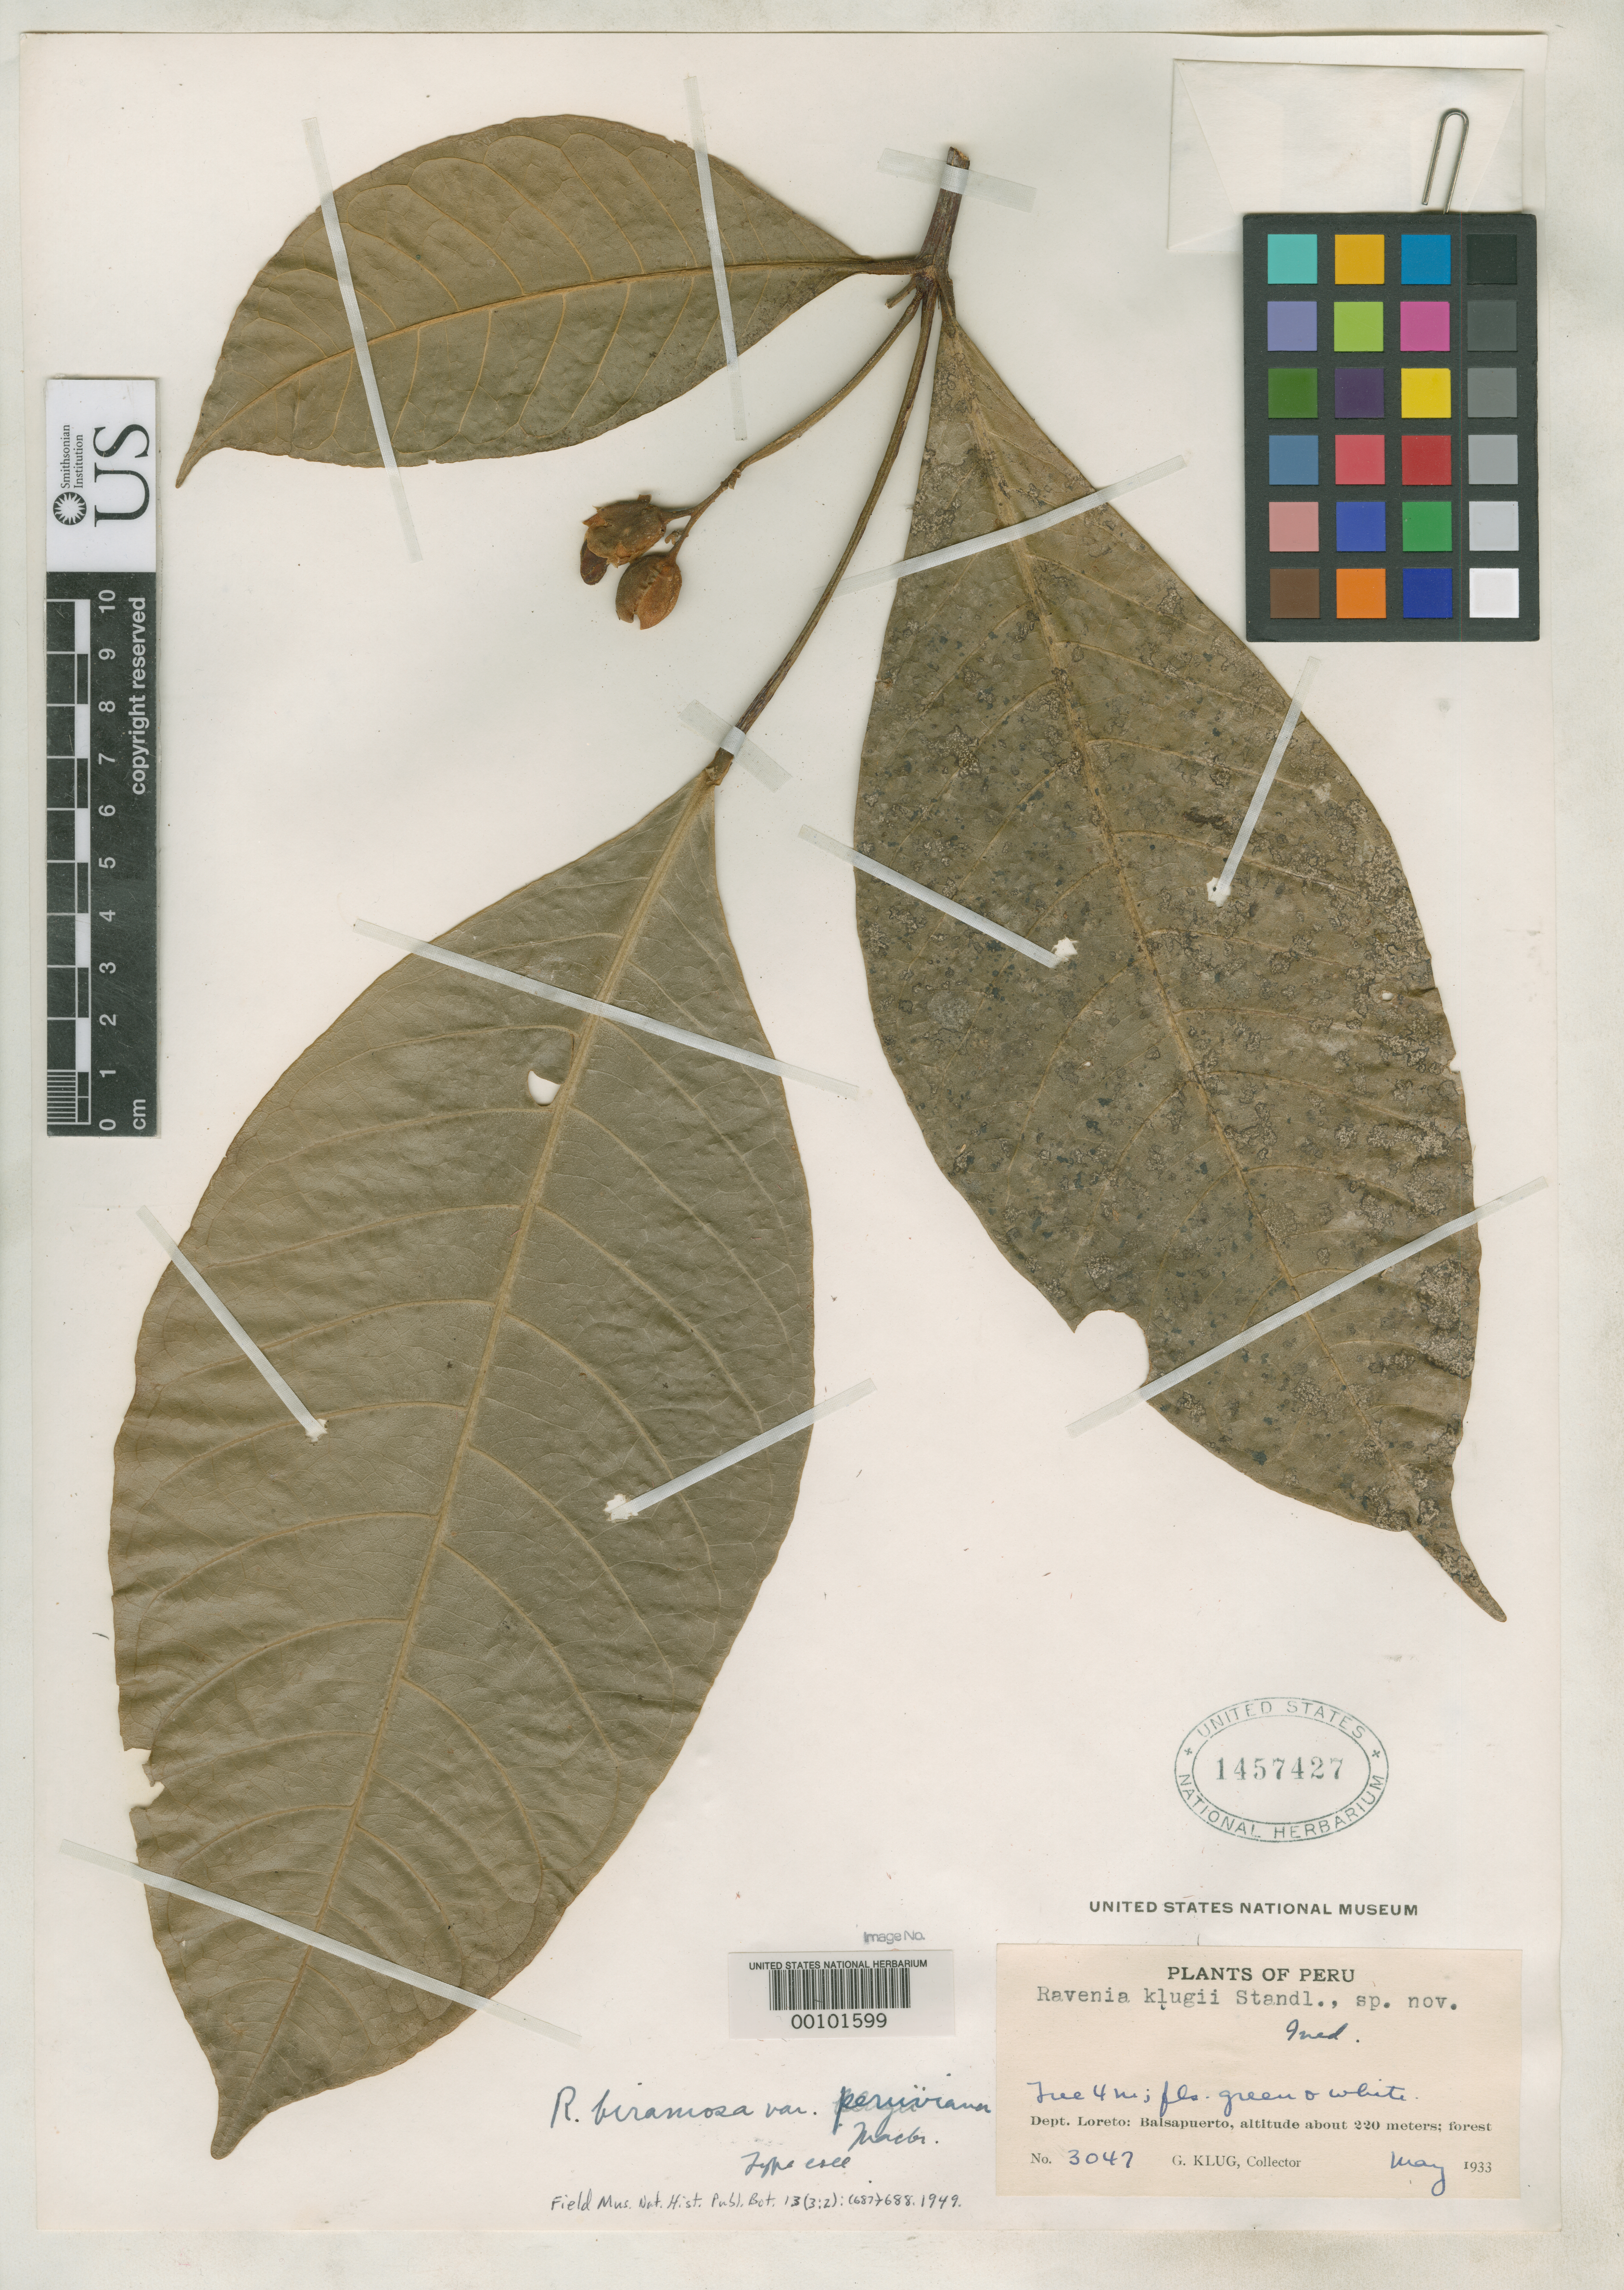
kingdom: Plantae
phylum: Tracheophyta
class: Magnoliopsida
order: Sapindales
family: Rutaceae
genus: Ravenia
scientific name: Ravenia biramosa var. peruviana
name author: J.F. Macbr.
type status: Isotype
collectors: G. Klug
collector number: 3047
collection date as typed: May 1933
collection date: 1933-05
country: Peru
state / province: Loreto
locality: Balsapuerto.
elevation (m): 220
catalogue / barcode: US 1457427